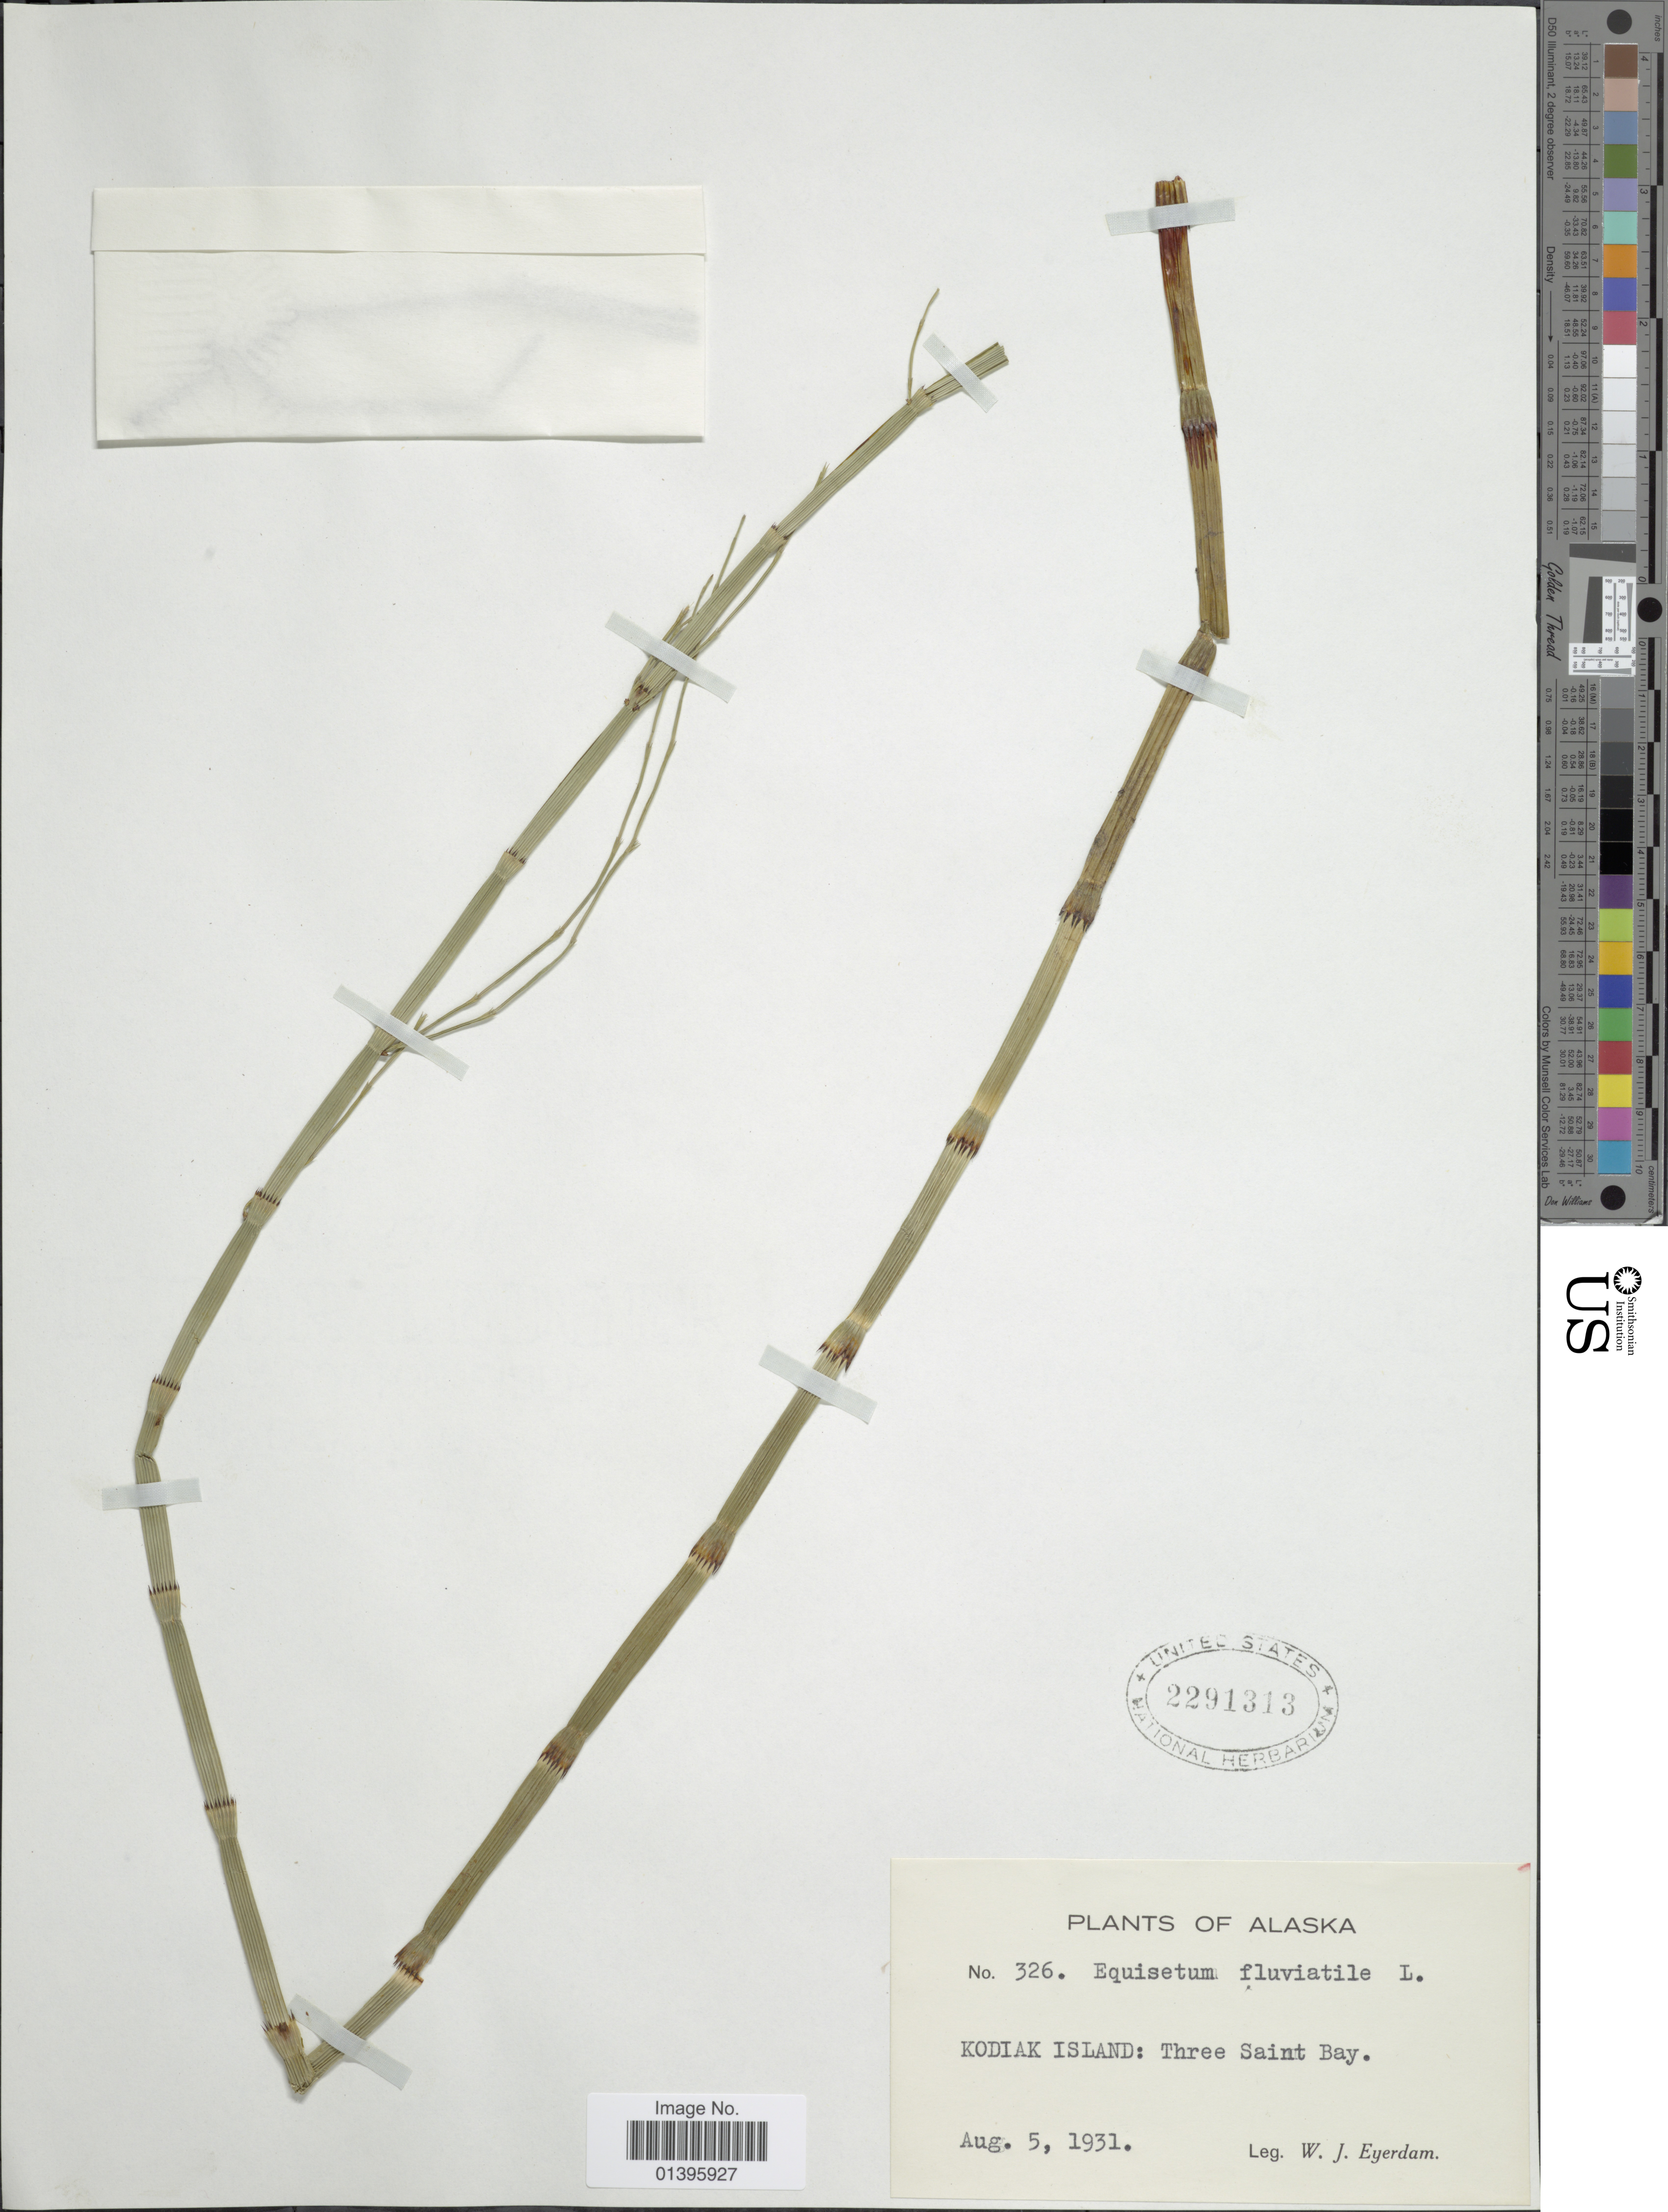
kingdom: Plantae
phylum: Tracheophyta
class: Polypodiopsida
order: Equisetales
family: Equisetaceae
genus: Equisetum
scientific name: Equisetum fluviatile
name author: L.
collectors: W. J. Eyerdam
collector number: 326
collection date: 1931-08-05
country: United States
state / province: Alaska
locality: Kodiak Island: Three Saint Bay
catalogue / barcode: US 2291313